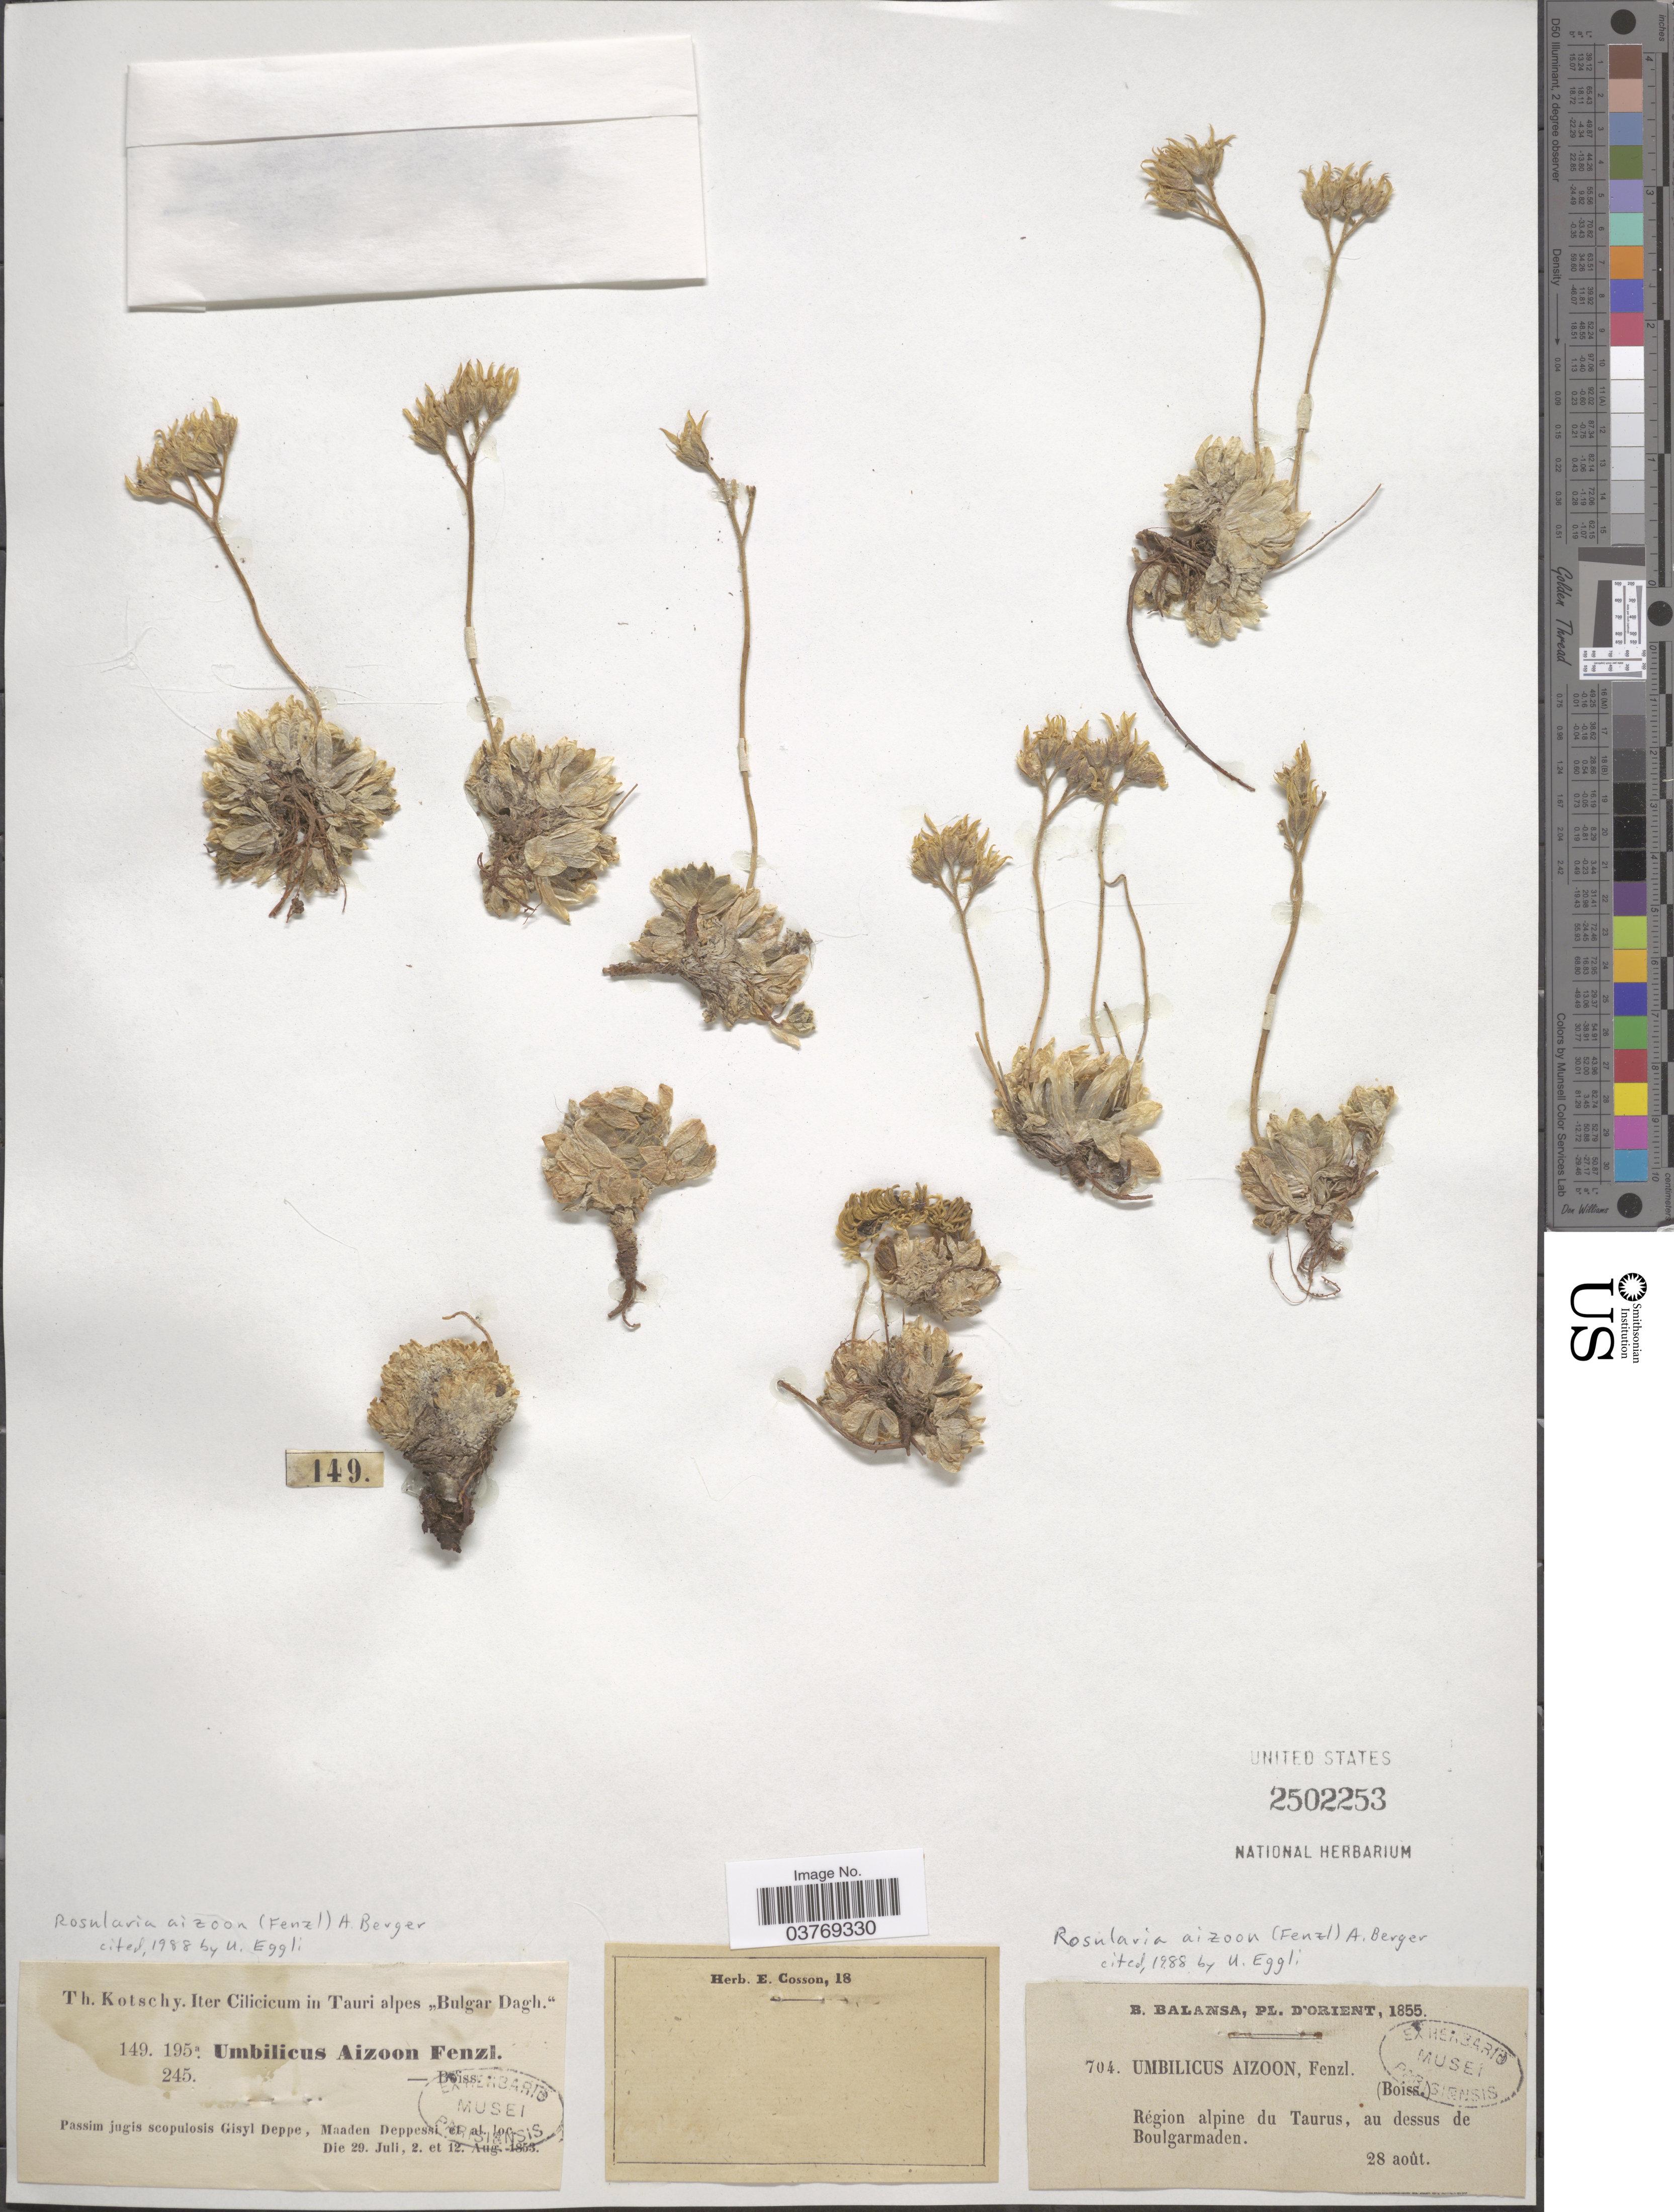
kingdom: Plantae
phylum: Tracheophyta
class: Magnoliopsida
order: Saxifragales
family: Crassulaceae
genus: Chaloupkaea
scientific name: Chaloupkaea aizoon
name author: (Fenzl) Niederle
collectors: K. G. Kotschy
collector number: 149/195a/245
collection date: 1853-07-29/1853-08-12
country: Turkey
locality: Iter Cilicicum in Tauri alpes "Bulgar Dagh.". Passim jugis scopulosis Gisyl Deppe, Maaden Deppessi et al.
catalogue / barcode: US 2502253